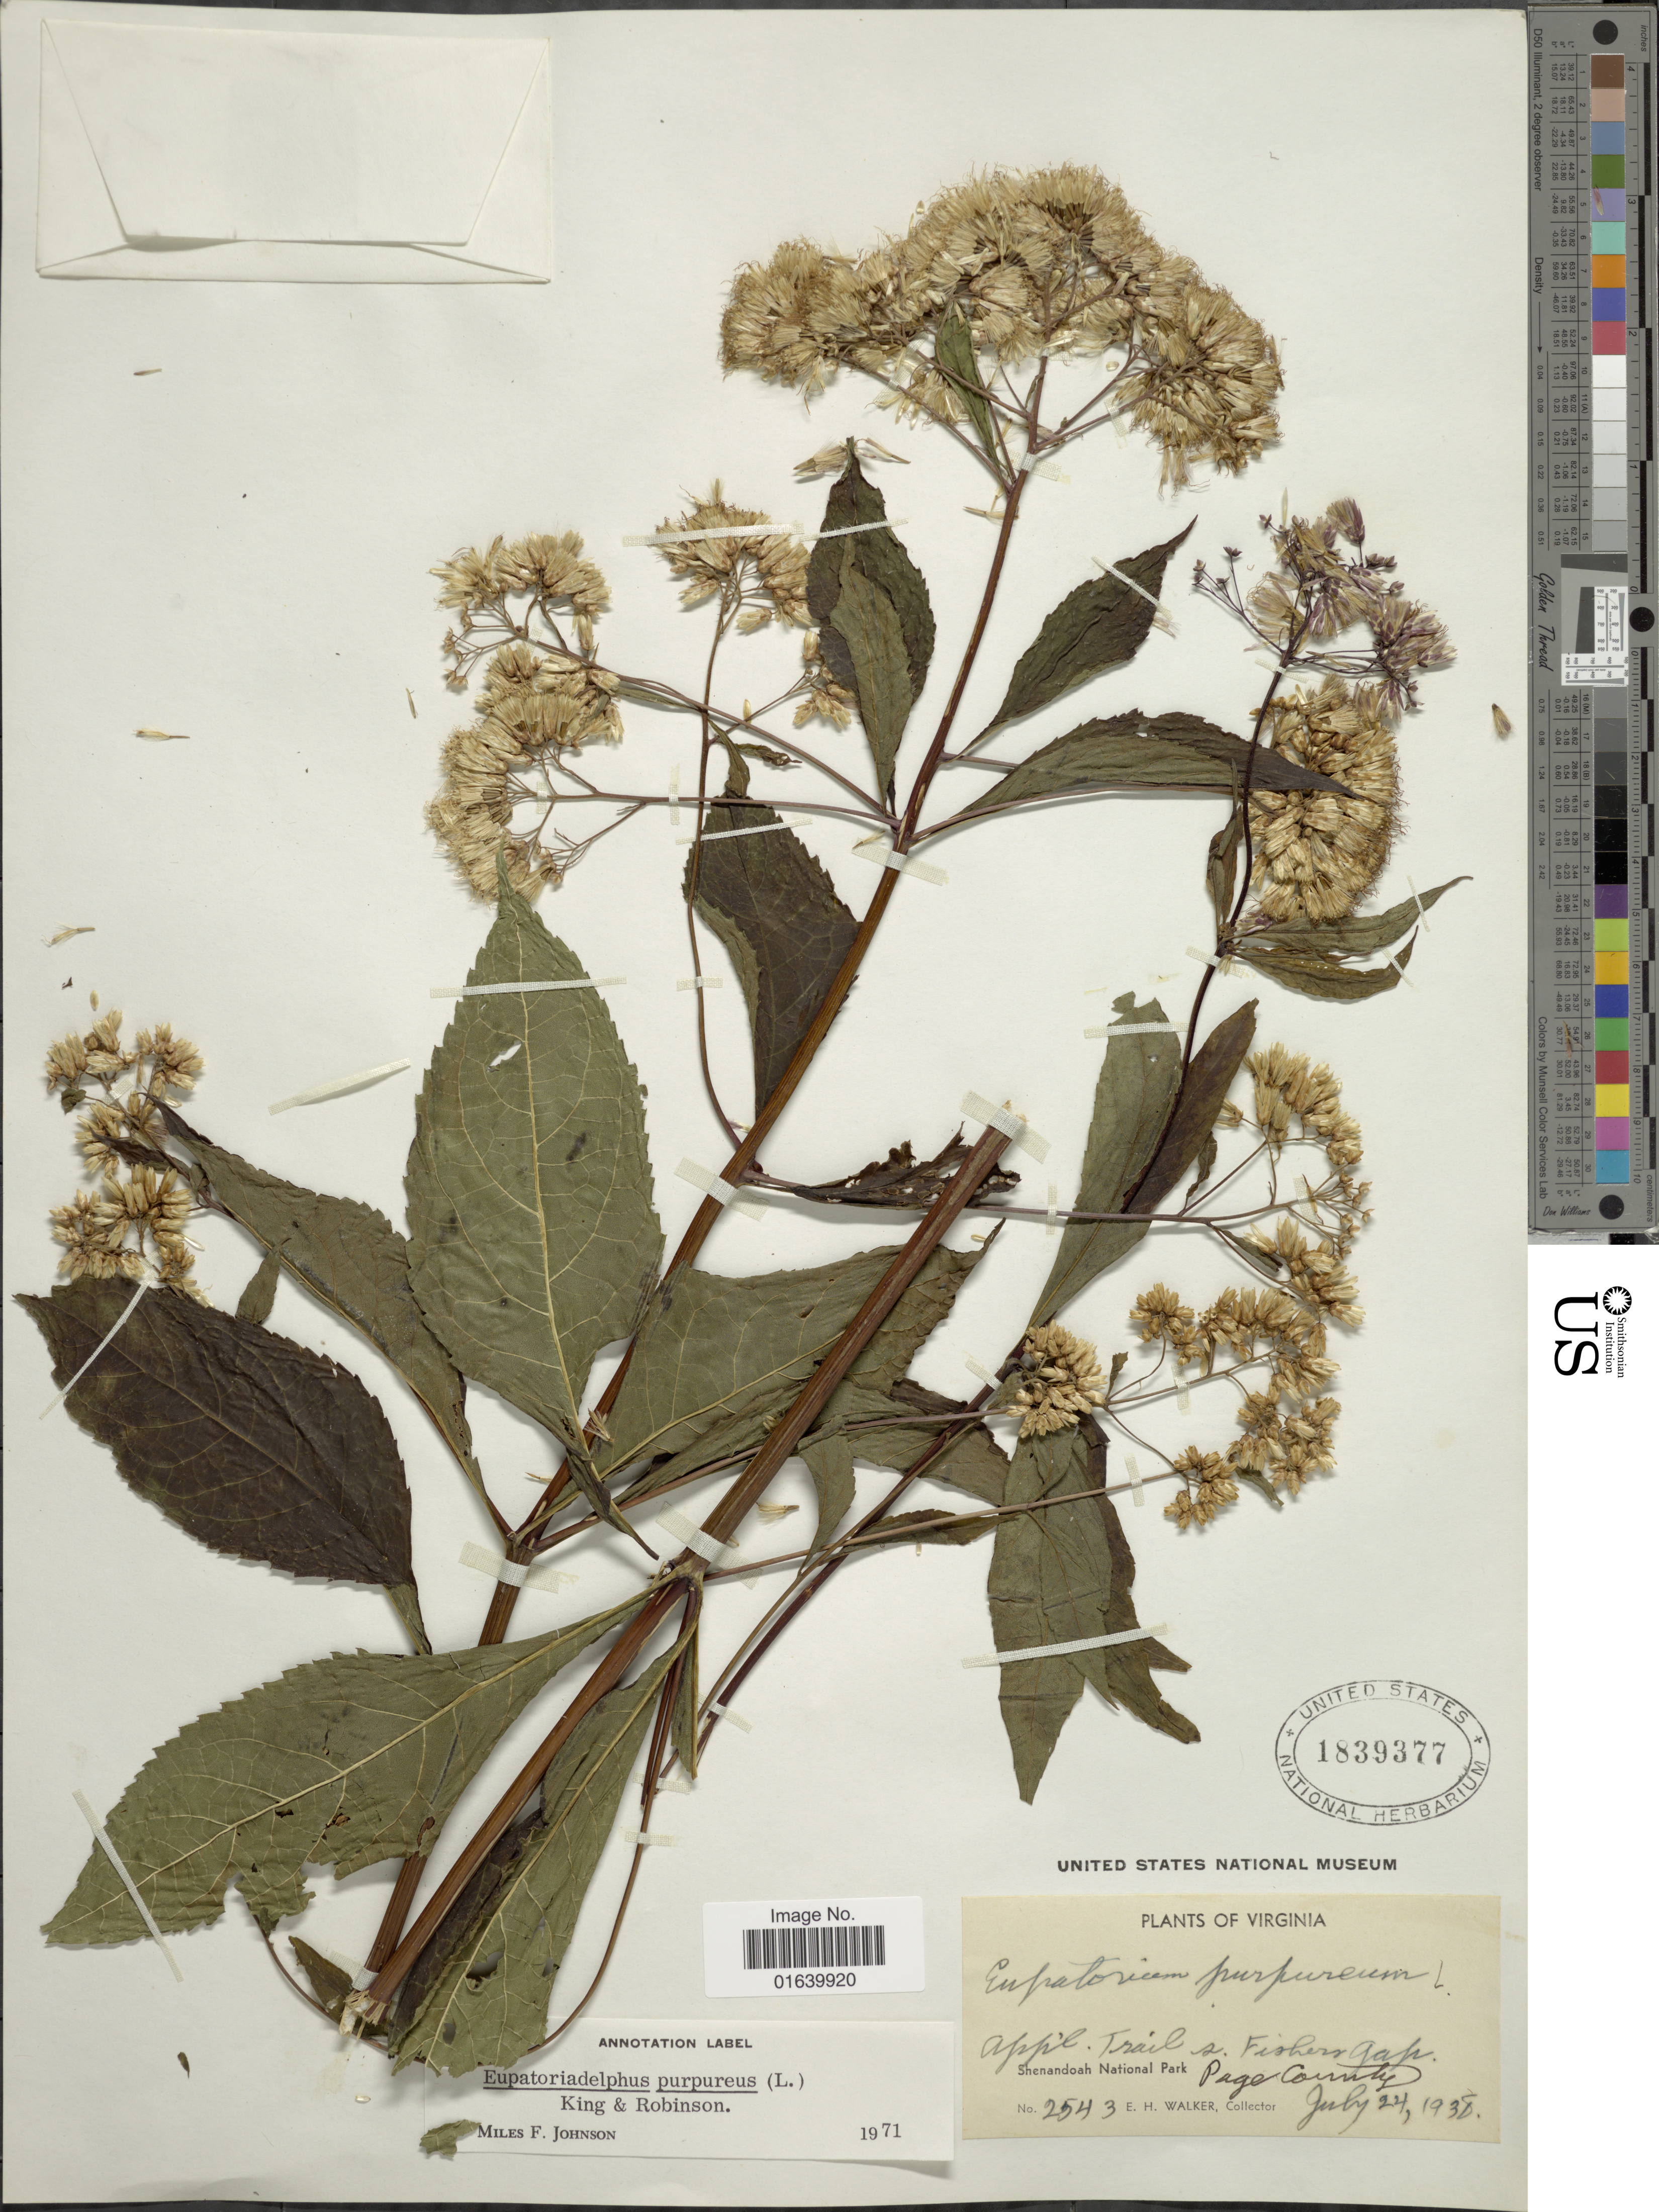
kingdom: Plantae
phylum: Tracheophyta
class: Magnoliopsida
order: Asterales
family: Asteraceae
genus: Eupatorium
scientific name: Eupatorium purpureum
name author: (L.) E.E. Lamont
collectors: E. H. Walker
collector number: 2543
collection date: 1938-07-24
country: United States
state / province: Virginia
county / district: Page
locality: Virginia, App'l Trail s. Fishers Gap, Shenandoah National Park, Page County.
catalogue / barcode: US 1839377